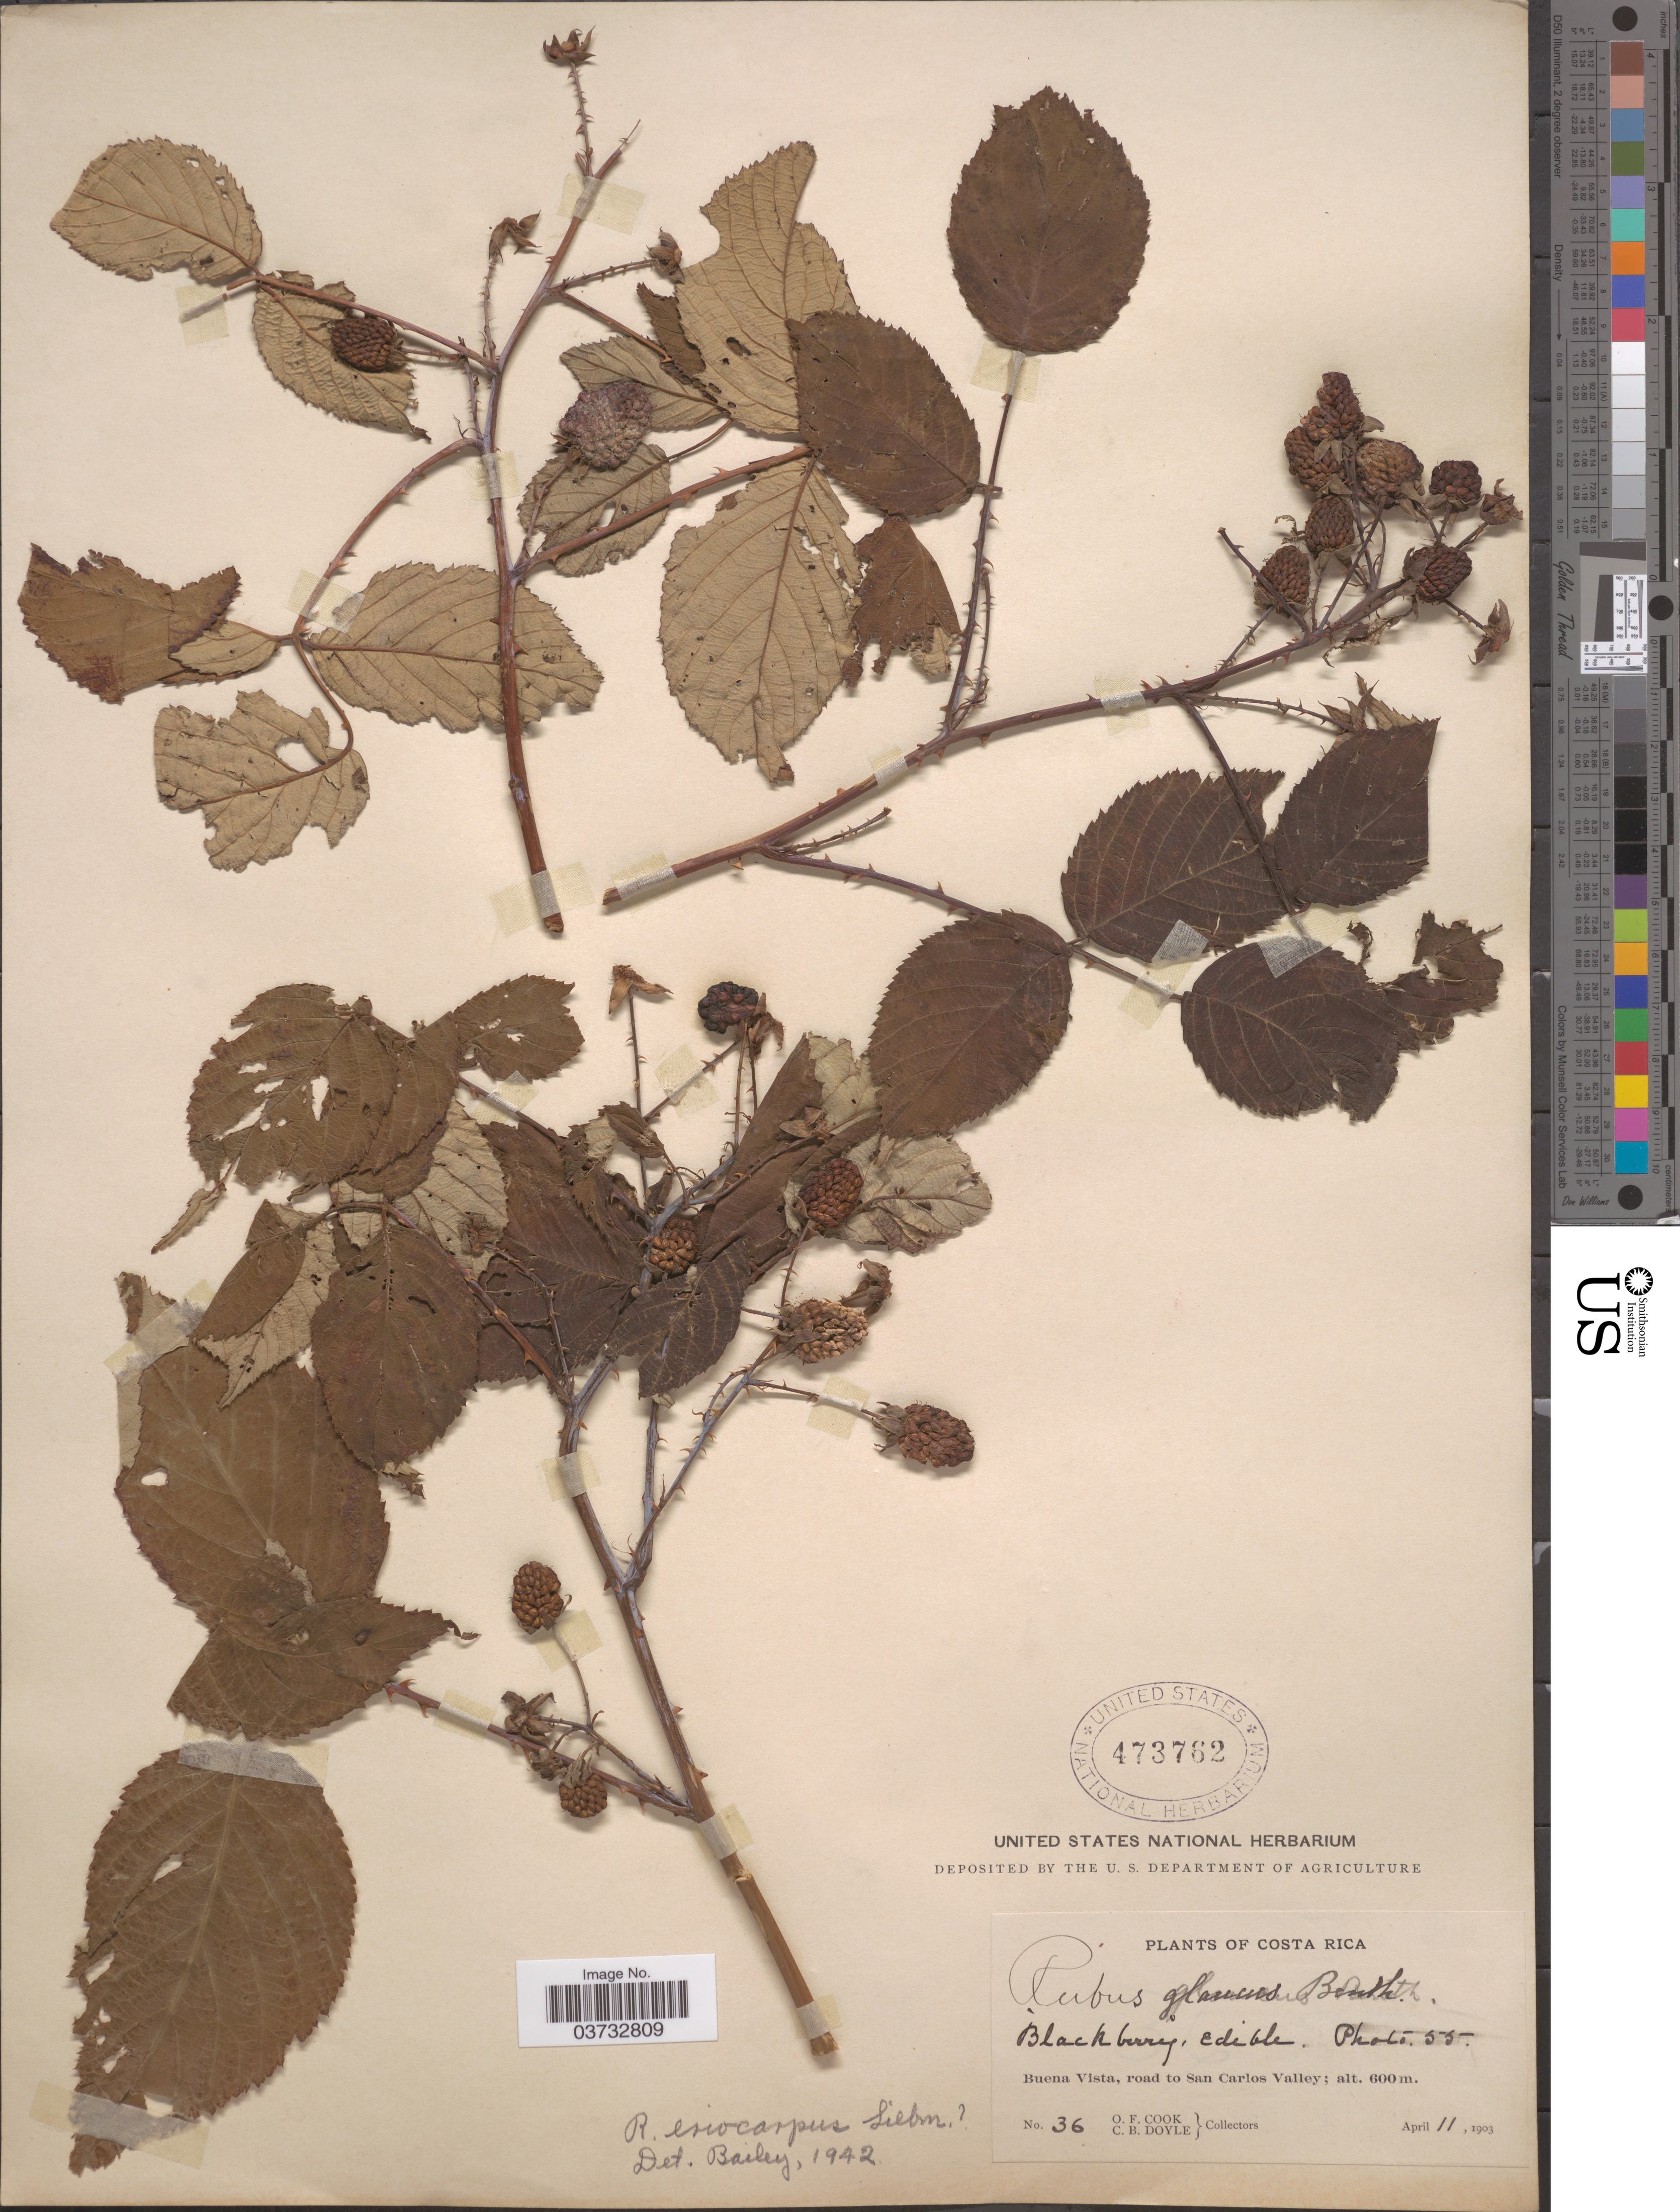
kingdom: Plantae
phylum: Tracheophyta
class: Magnoliopsida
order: Rosales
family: Rosaceae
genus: Rubus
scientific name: Rubus eriocarpus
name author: Liebm.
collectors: O. F. Cook & C. Doyle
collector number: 36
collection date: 1903-04-11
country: Costa Rica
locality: Buena Vista, road to San Carlos Valley.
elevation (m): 600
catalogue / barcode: US 473762